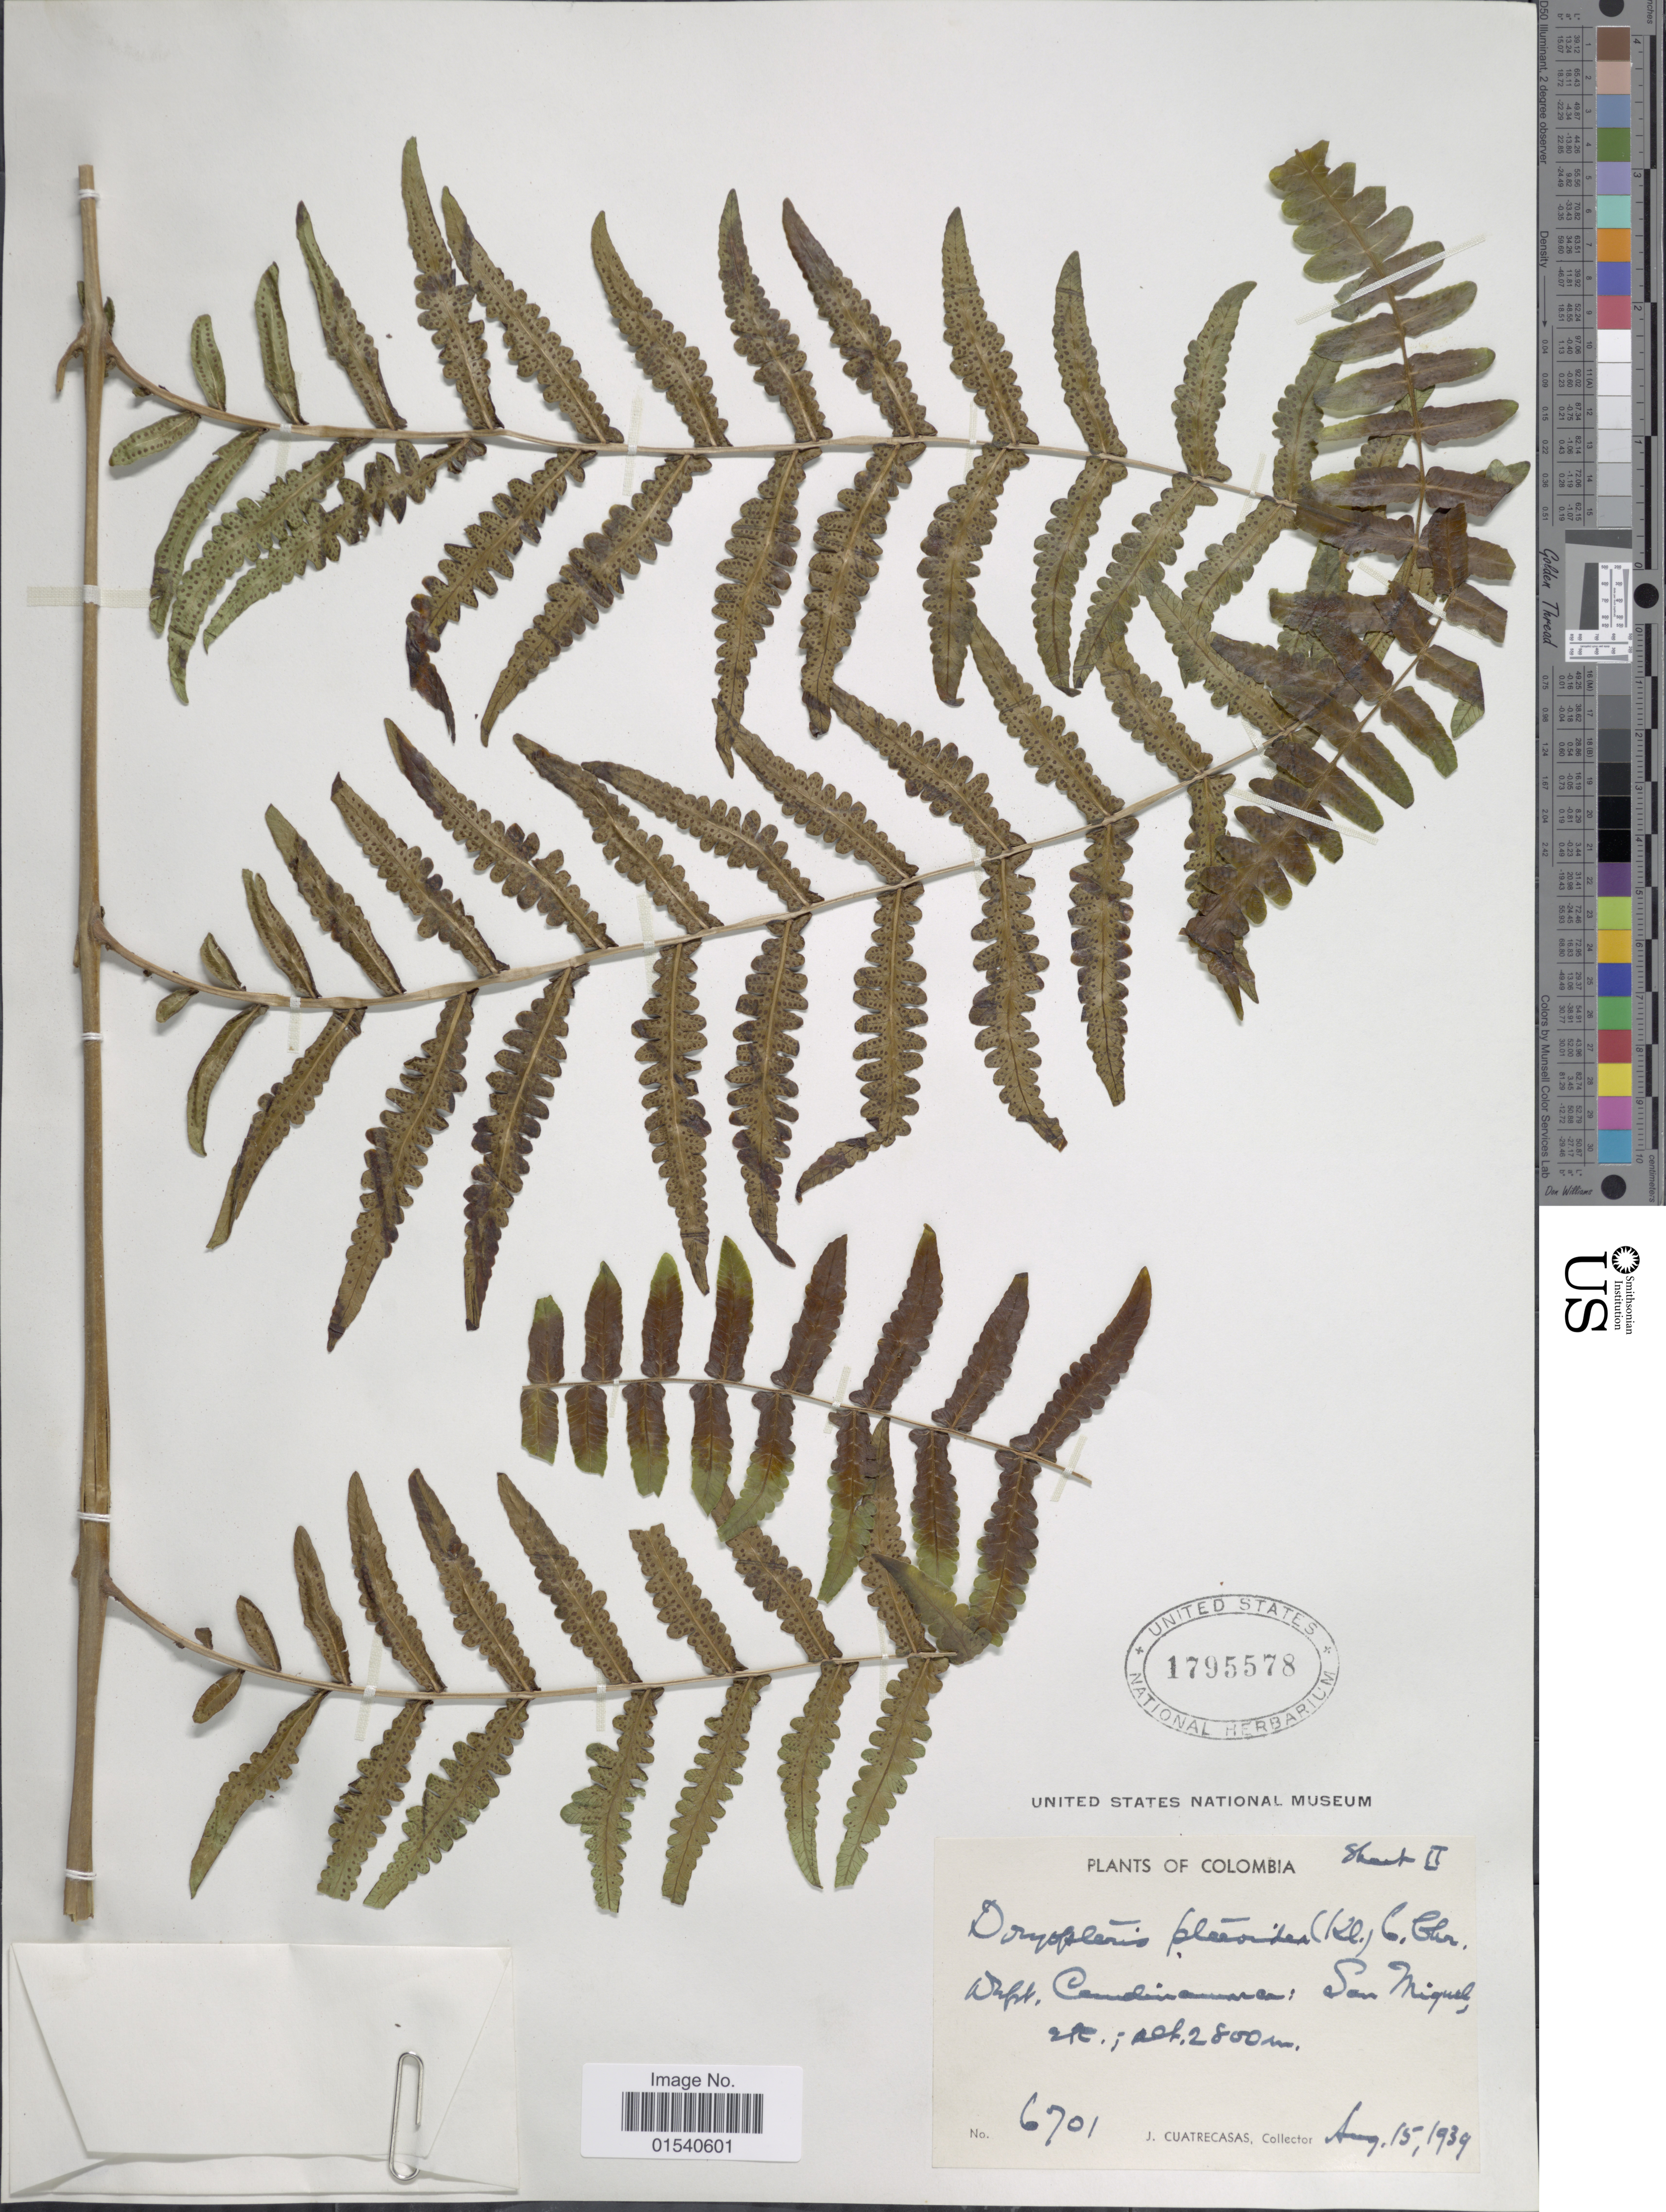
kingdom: Plantae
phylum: Tracheophyta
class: Polypodiopsida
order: Polypodiales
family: Thelypteridaceae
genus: Amauropelta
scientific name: Amauropelta pteroidea (Klotzsch) comb. nov., ined 2015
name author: (Klotzsch)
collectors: J. Cuatrecasas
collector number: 6701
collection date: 1939-08-15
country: Colombia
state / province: Cundinamarca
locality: Dep. Cundinamarca: San Miguel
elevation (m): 2800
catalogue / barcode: US 1795578